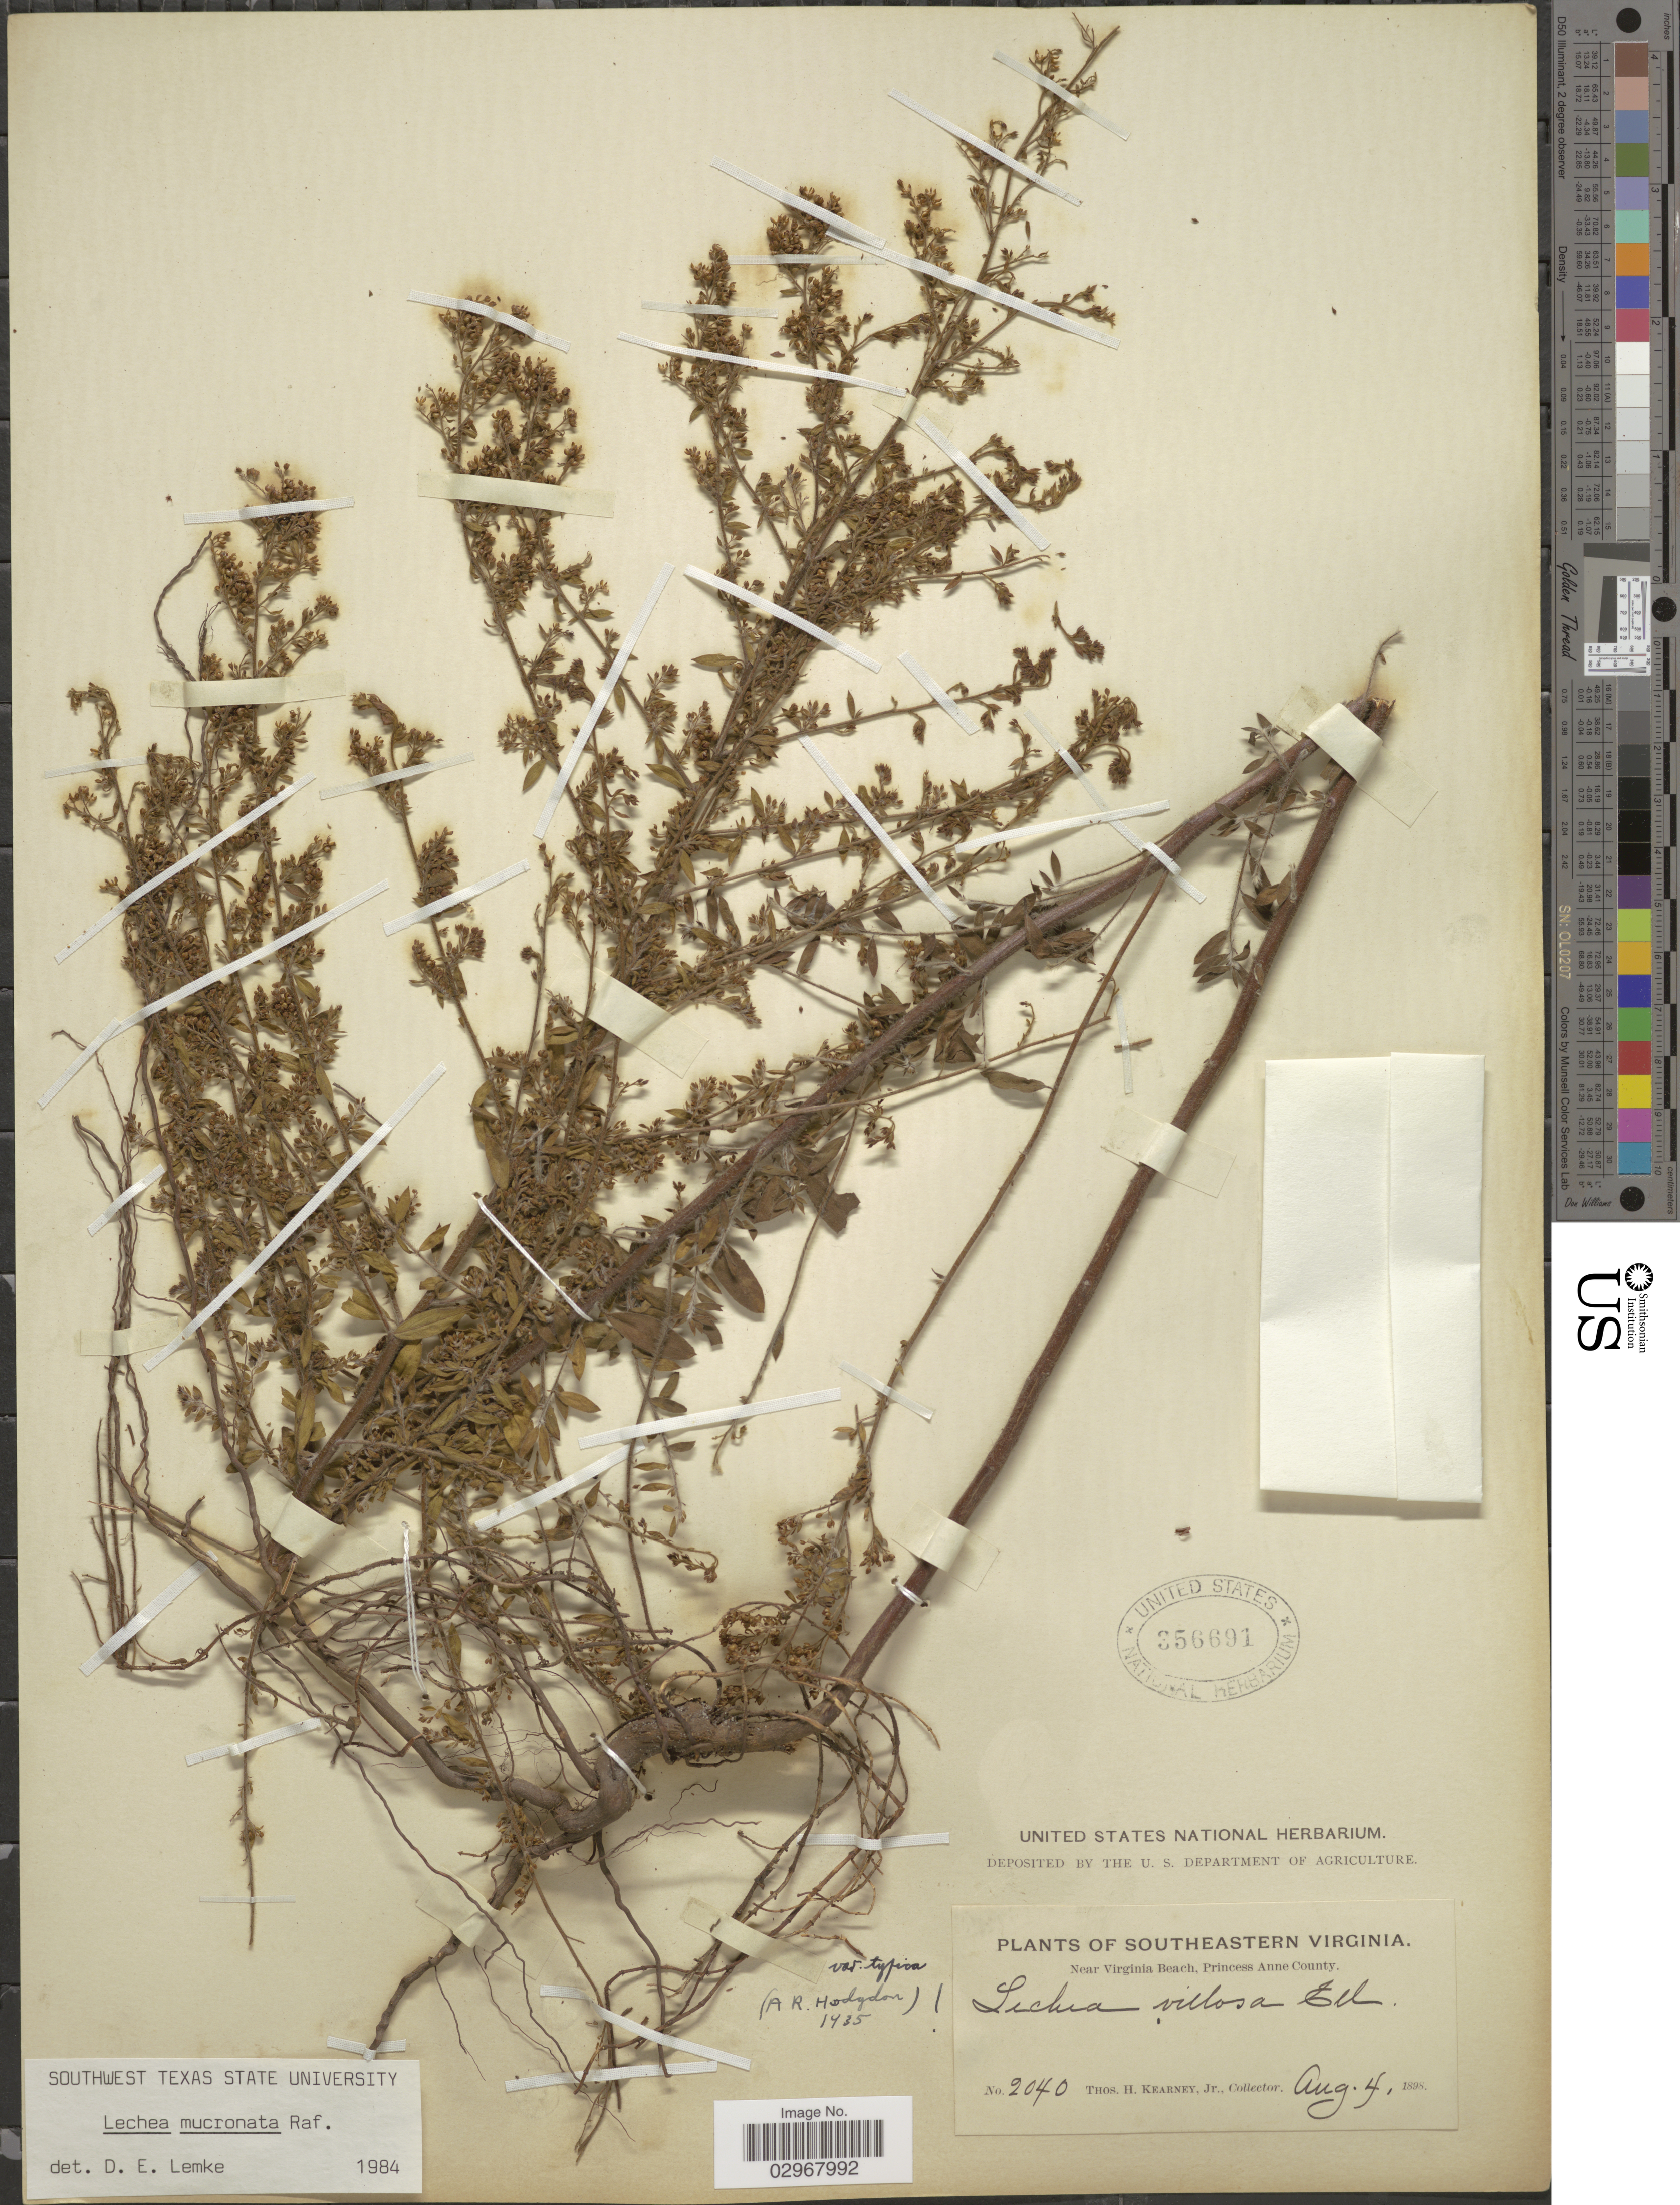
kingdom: Plantae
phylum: Tracheophyta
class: Magnoliopsida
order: Malvales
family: Cistaceae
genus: Lechea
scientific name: Lechea mucronata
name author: Raf.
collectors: T. H. Kearney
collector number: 2040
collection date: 1898-08-04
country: United States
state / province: Virginia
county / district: City of Virginia Beach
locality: Southeastern Virginia. Near Virginia Beach, Princess Anne (=historic county name) County.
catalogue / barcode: US 356691